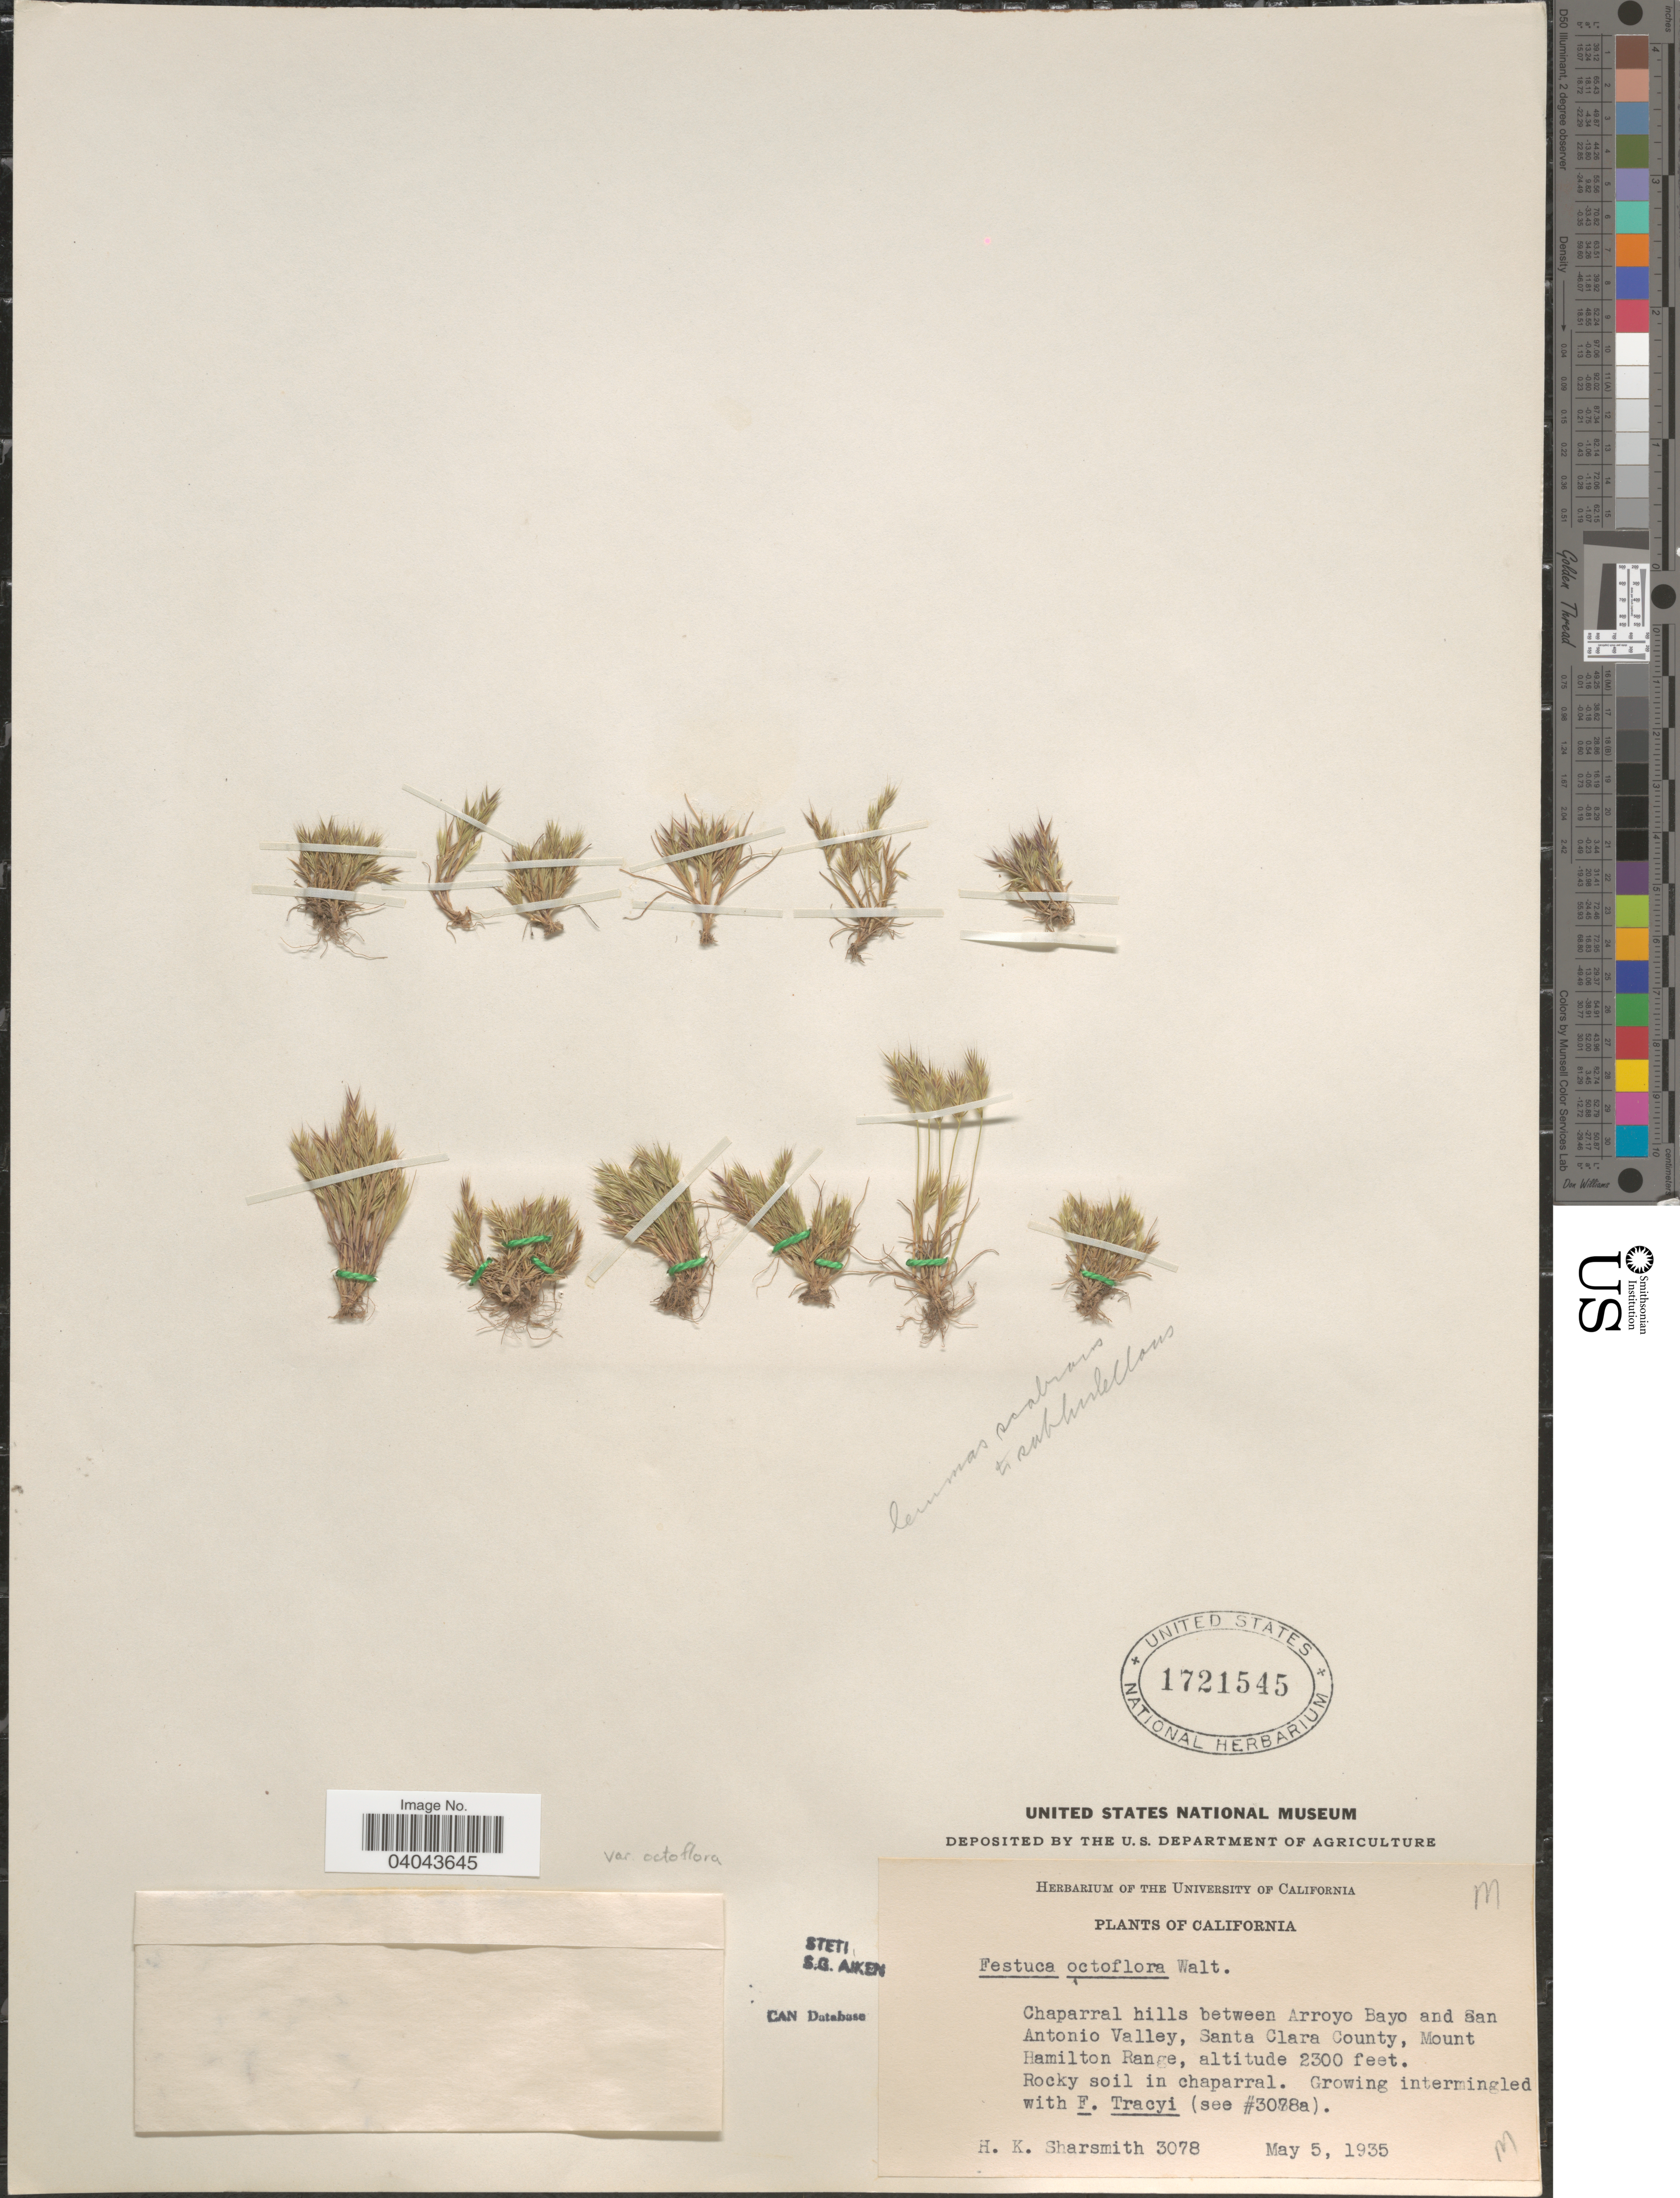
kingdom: Plantae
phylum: Tracheophyta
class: Liliopsida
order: Poales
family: Poaceae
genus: Festuca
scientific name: Festuca octoflora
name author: Walter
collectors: H. Sharsmith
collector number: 3078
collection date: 1935-05-05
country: United States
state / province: California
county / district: Santa Clara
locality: Chaparral hills between Arroyo Bayo and San Antonio Valley, Santa Clara County, Mount Hamilton Range.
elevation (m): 701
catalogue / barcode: US 1721545